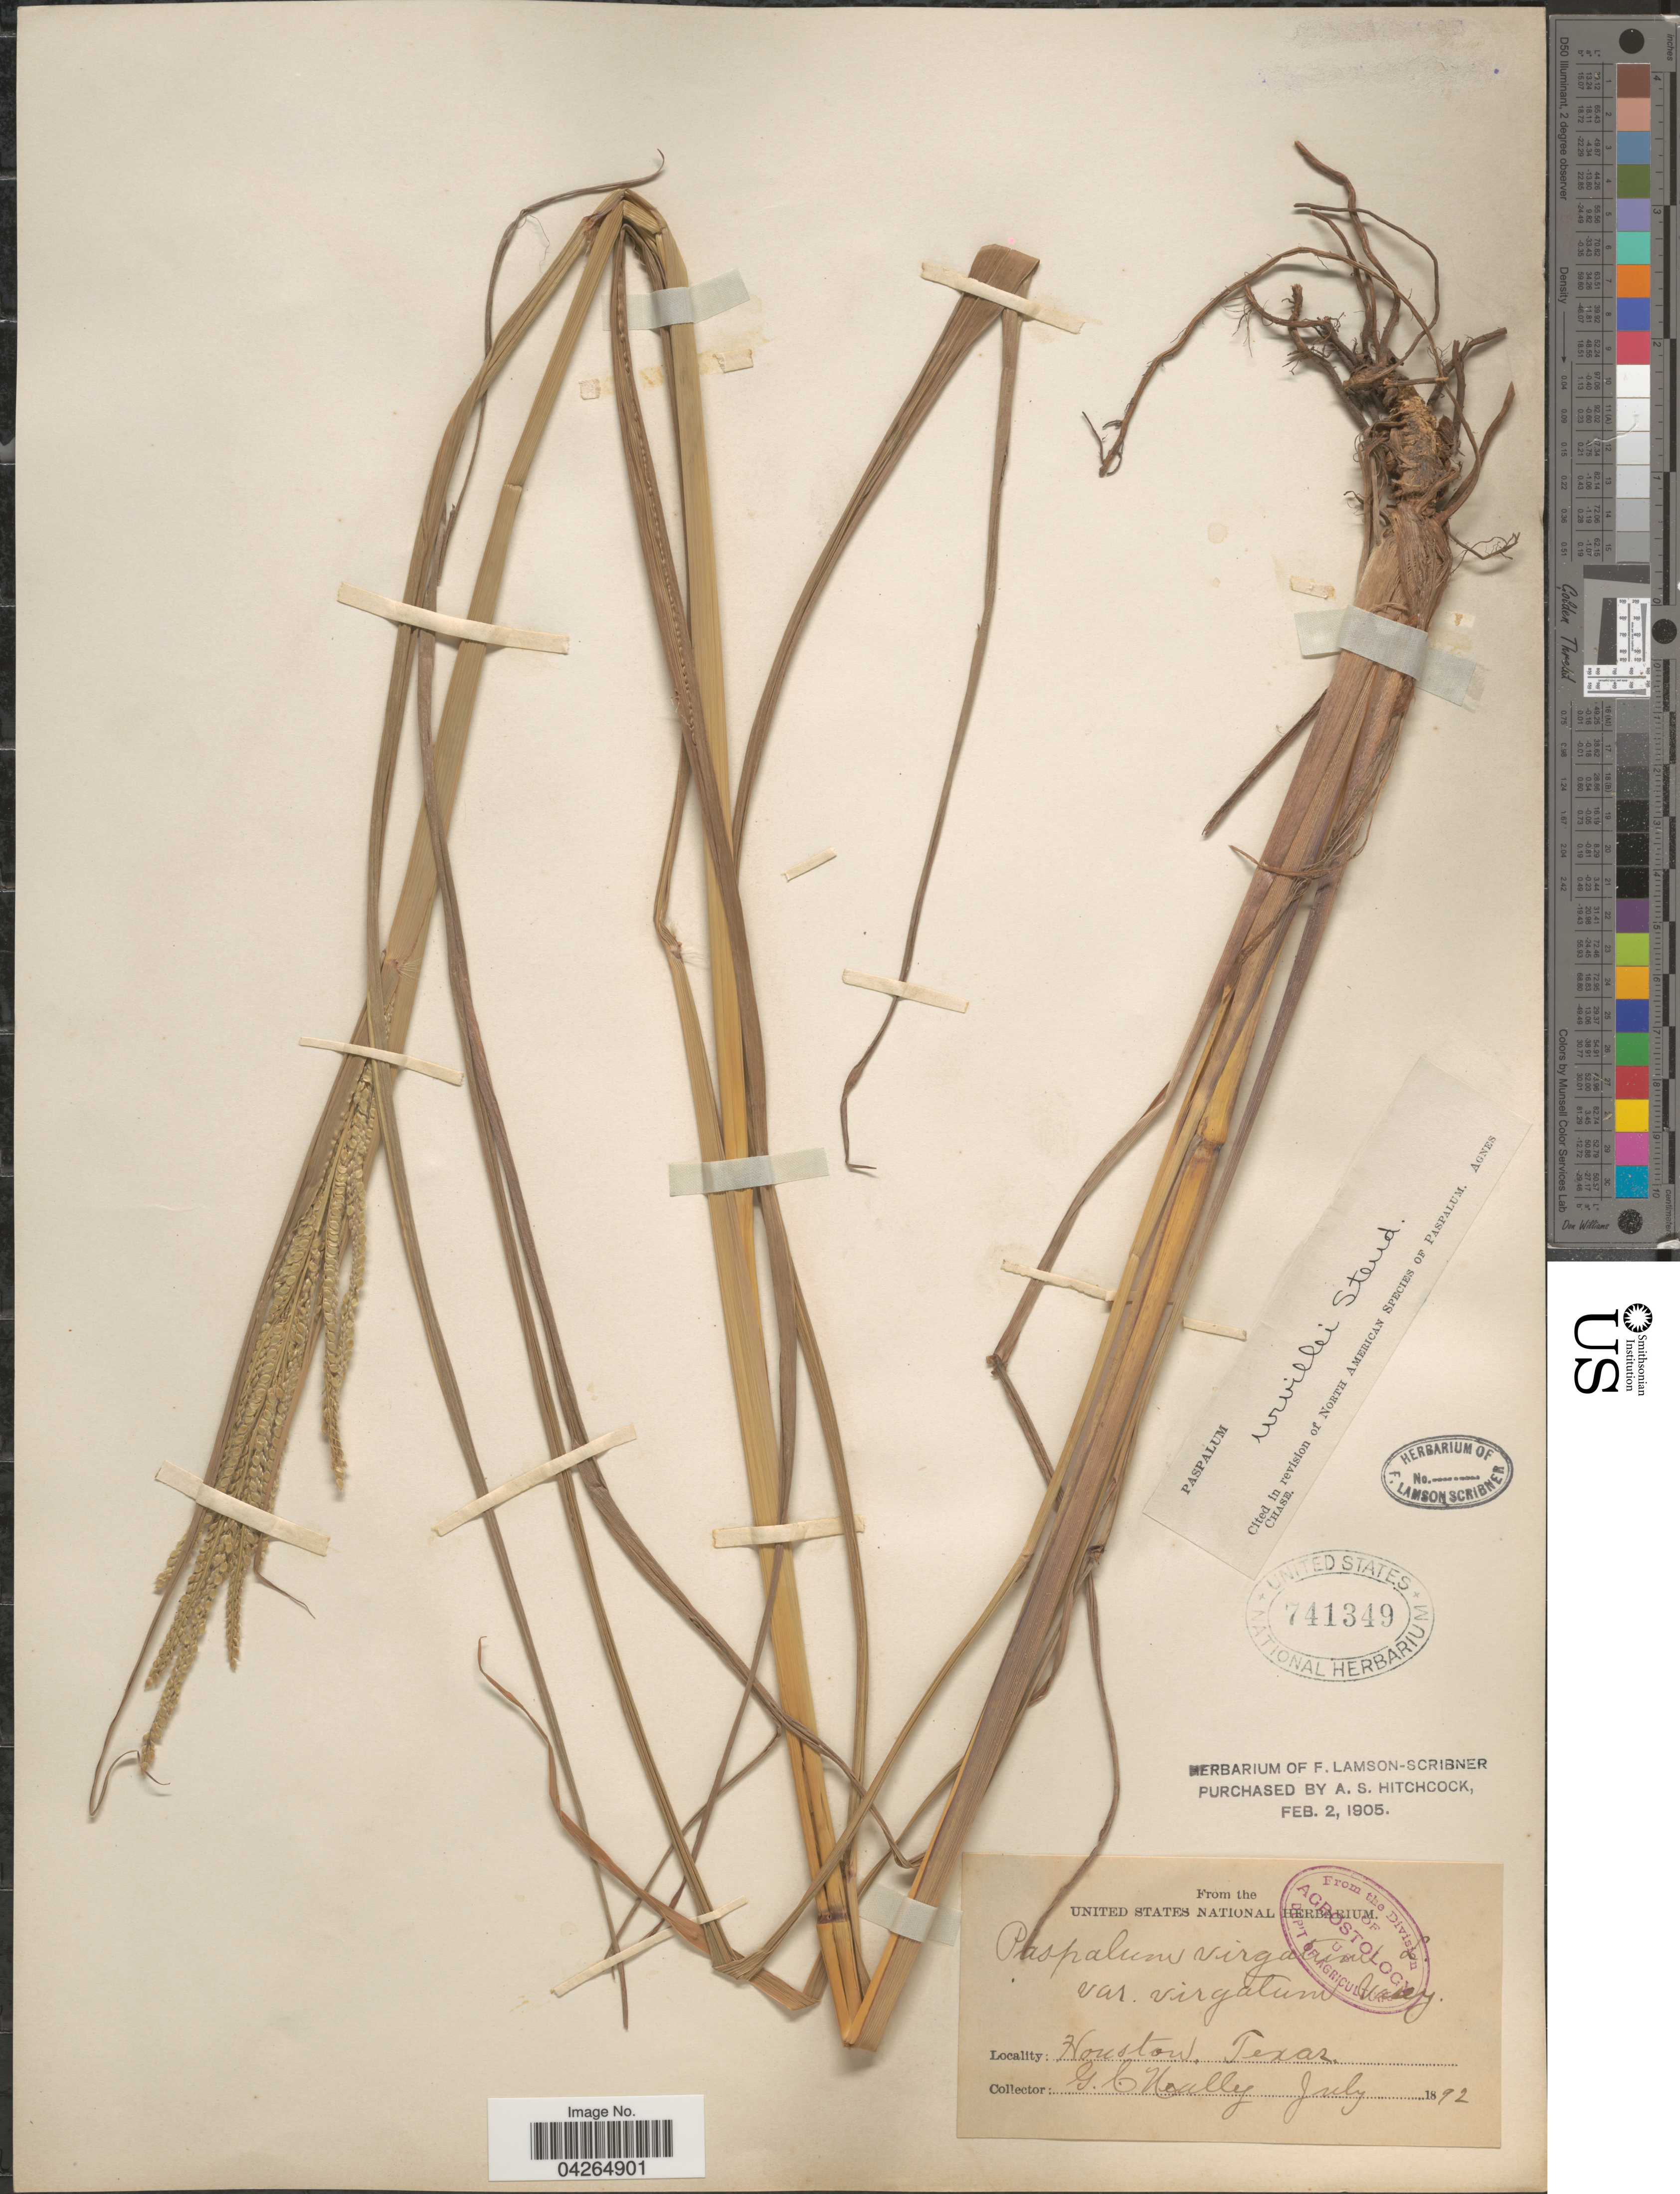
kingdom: Plantae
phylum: Tracheophyta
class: Liliopsida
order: Poales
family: Poaceae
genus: Paspalum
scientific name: Paspalum urvillei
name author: Steud.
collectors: G. C. Nealley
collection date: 1892-07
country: United States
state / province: Texas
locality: Houston.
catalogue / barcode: US 741349